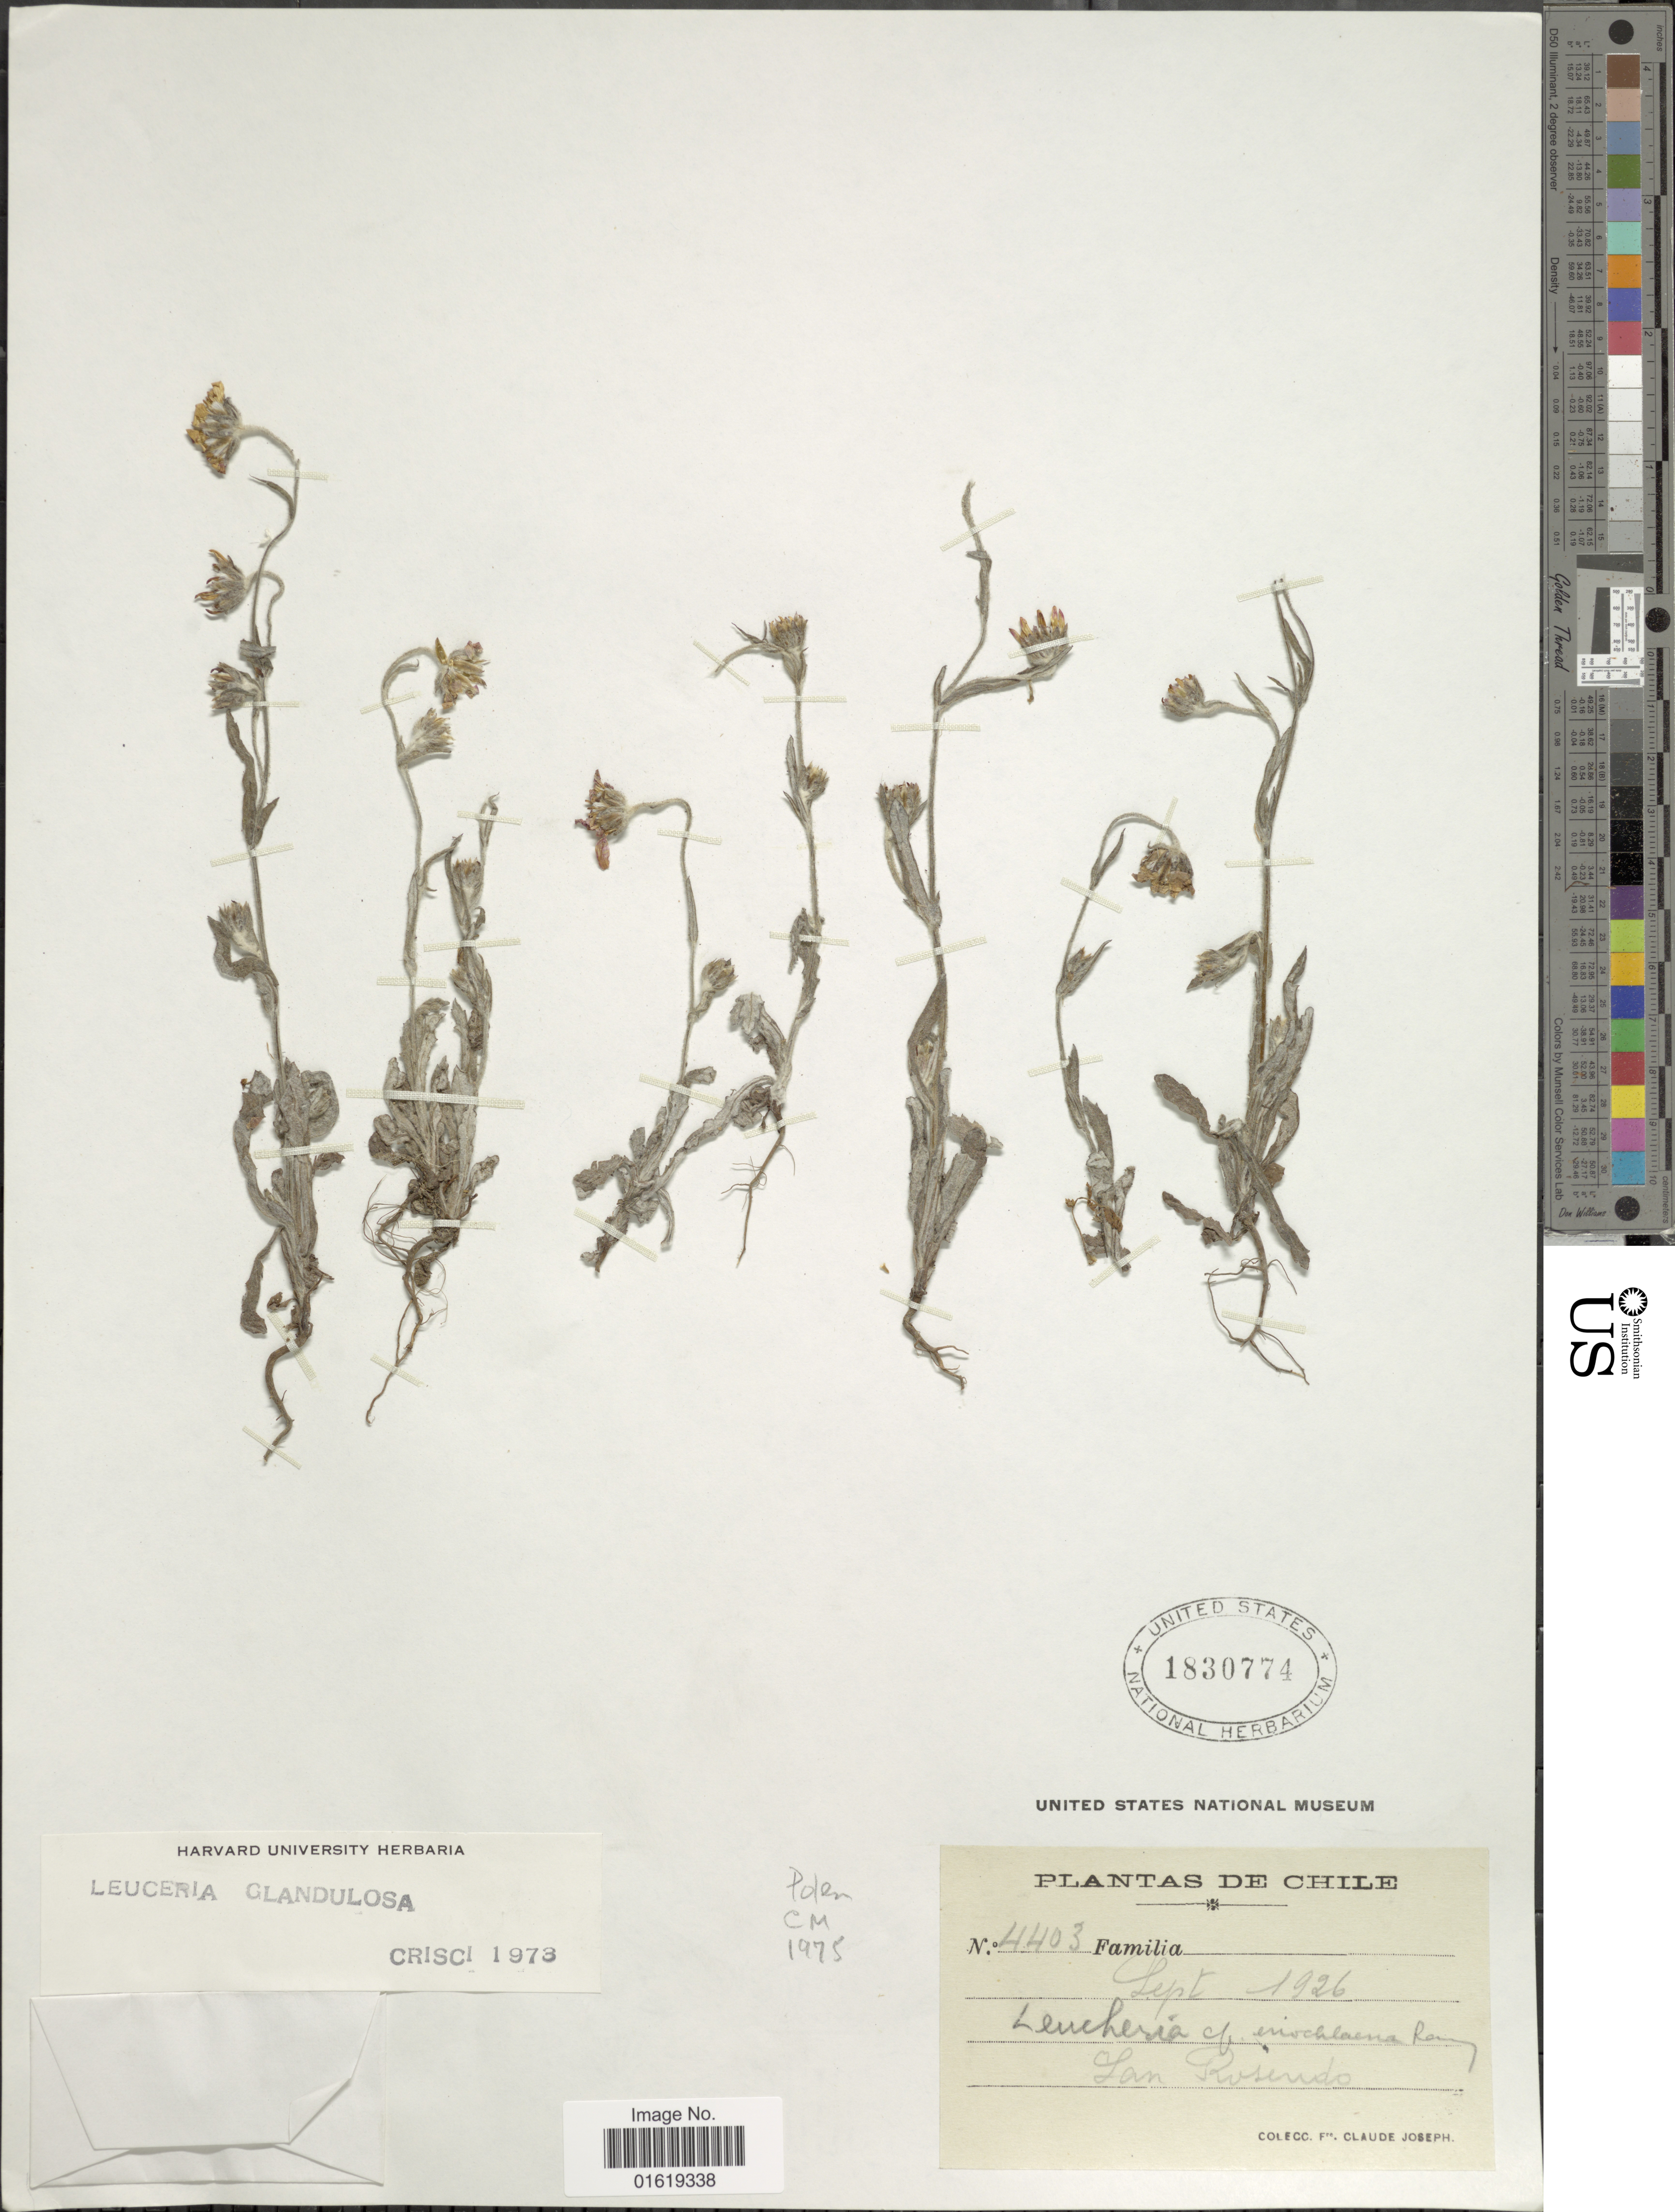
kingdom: Plantae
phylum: Tracheophyta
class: Magnoliopsida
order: Asterales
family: Asteraceae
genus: Leucheria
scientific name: Leucheria glandulosa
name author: D. Don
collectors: Bro. Claude-Joseph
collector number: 4403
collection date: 1926-09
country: Chile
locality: San Rosendo.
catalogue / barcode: US 1830774